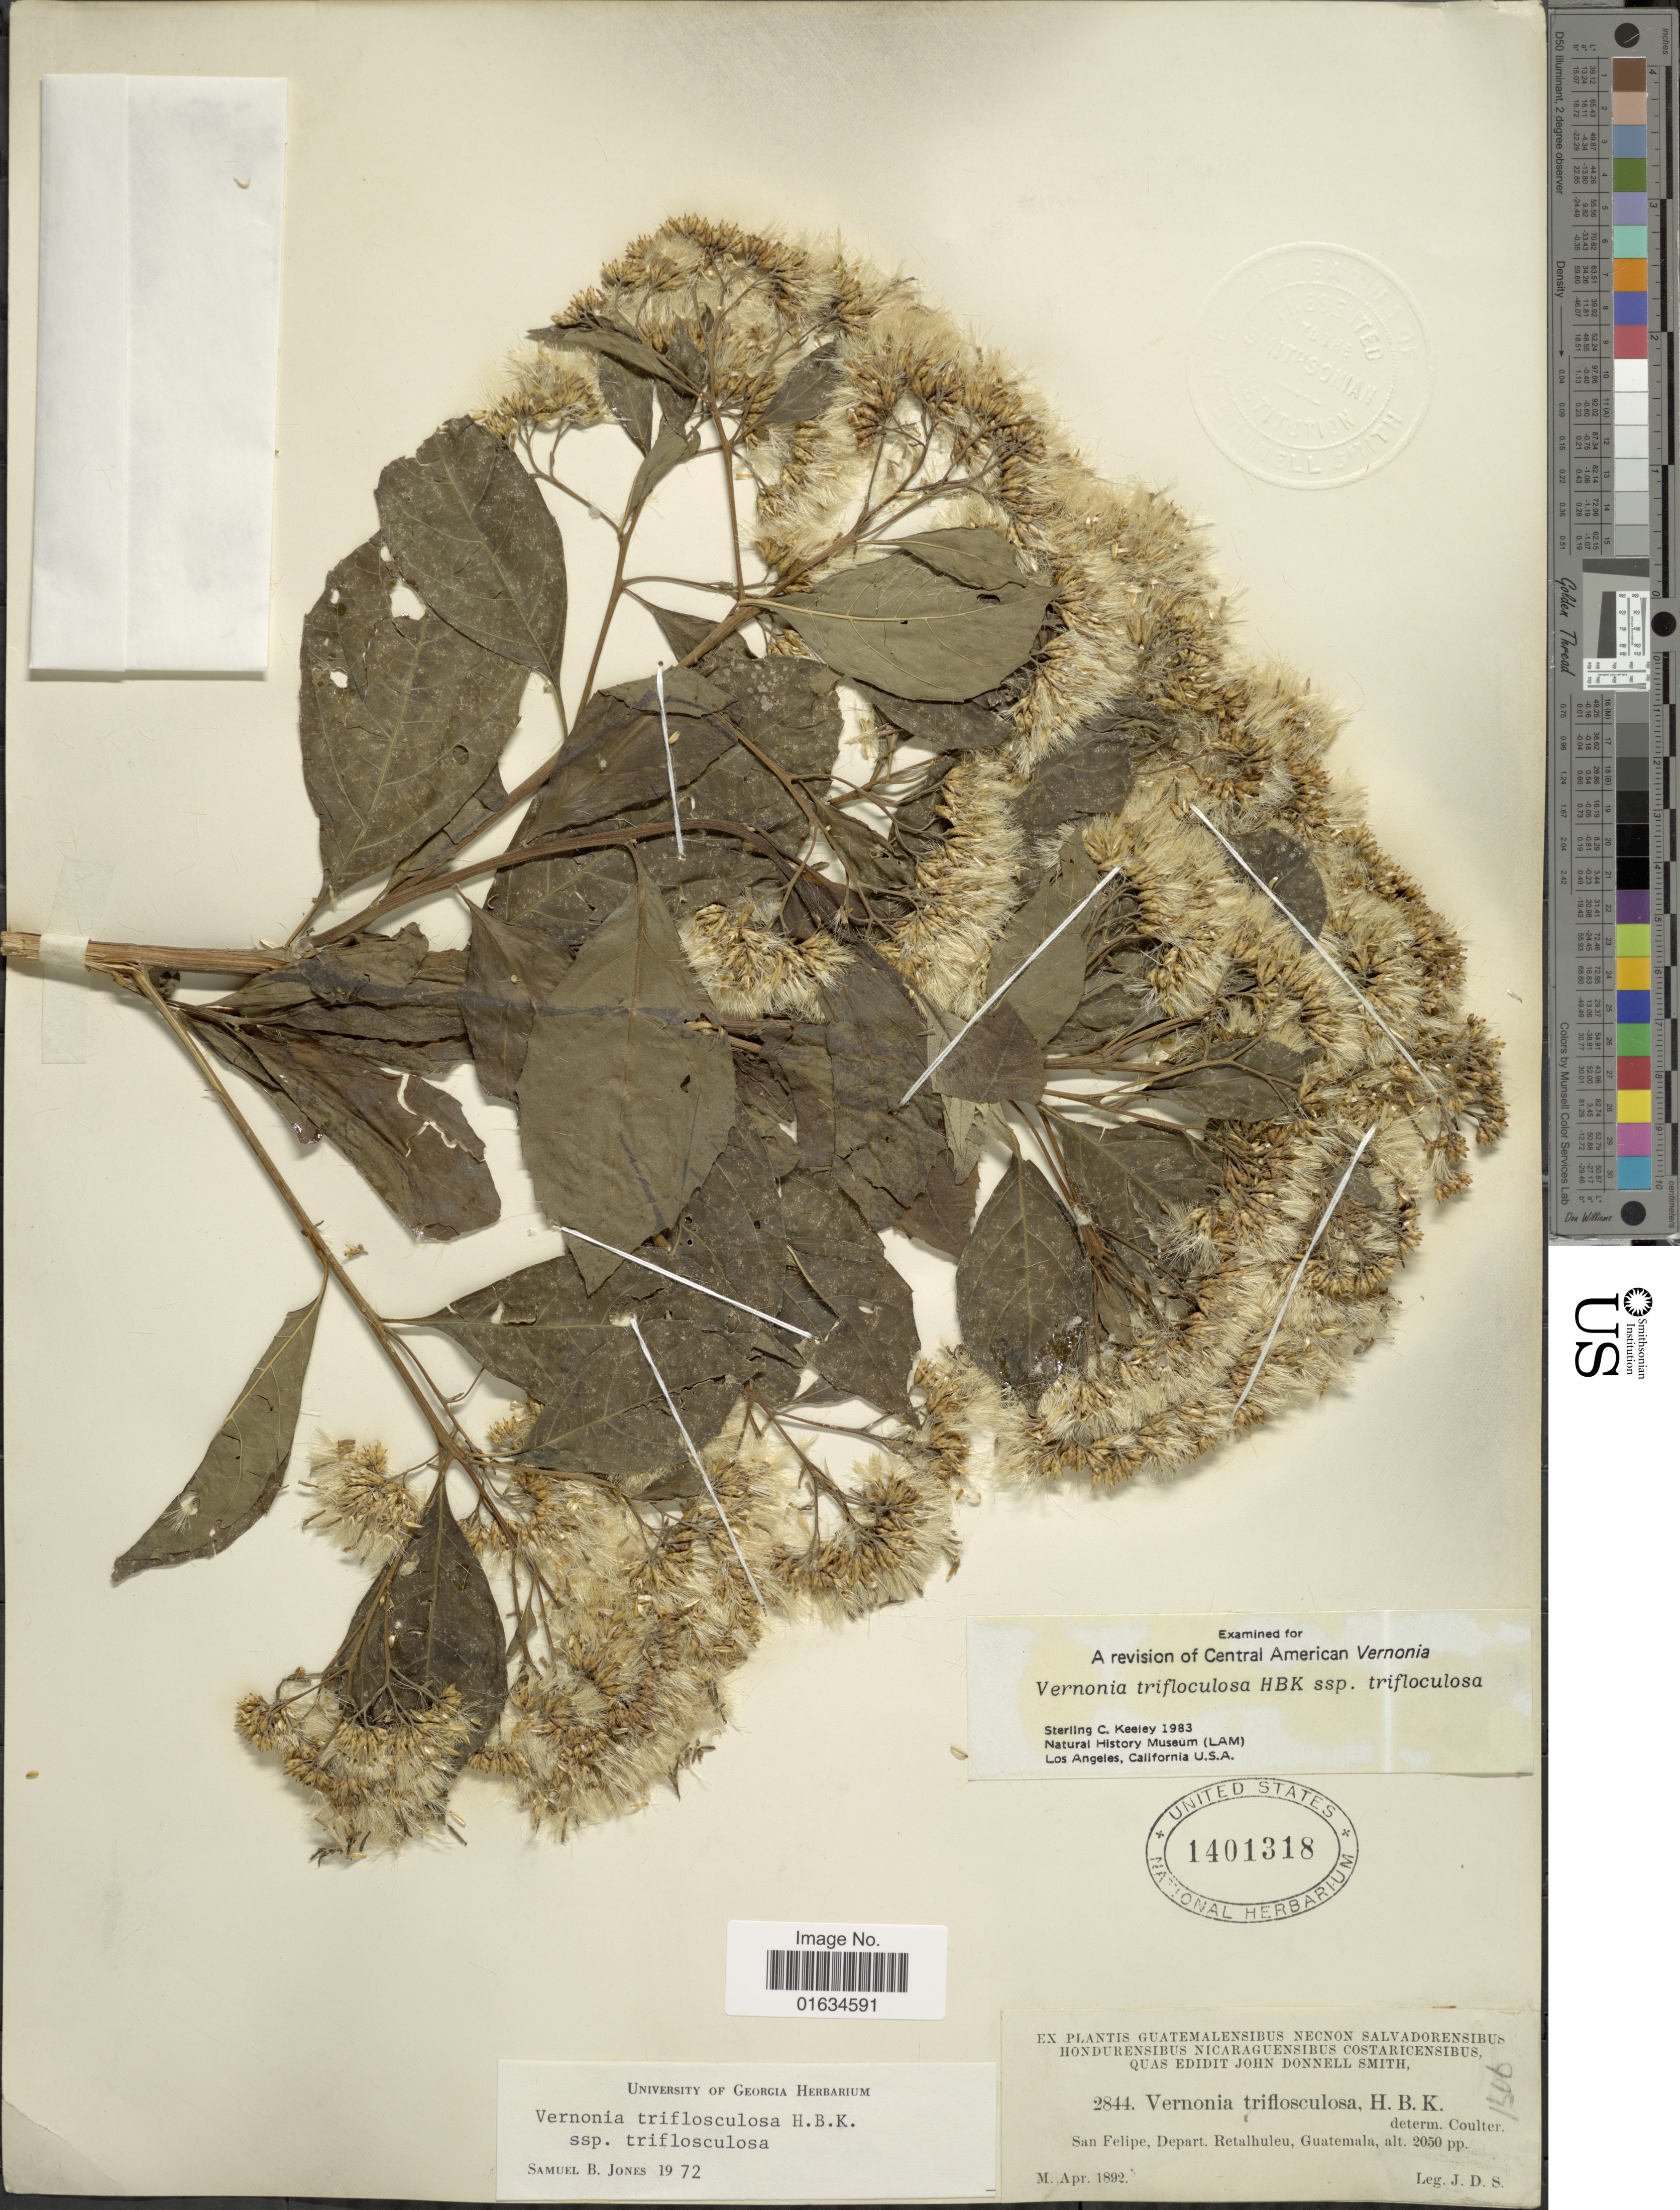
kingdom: Plantae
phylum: Tracheophyta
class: Magnoliopsida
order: Asterales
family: Asteraceae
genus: Eremosis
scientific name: Eremosis triflosculosa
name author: (Kunth) Gleason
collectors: J. Donnell Smith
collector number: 2844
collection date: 1892-04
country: Guatemala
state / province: Retalhuleu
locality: San Felipe, Depart. Retalhuleu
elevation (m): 625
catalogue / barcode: US 1401318